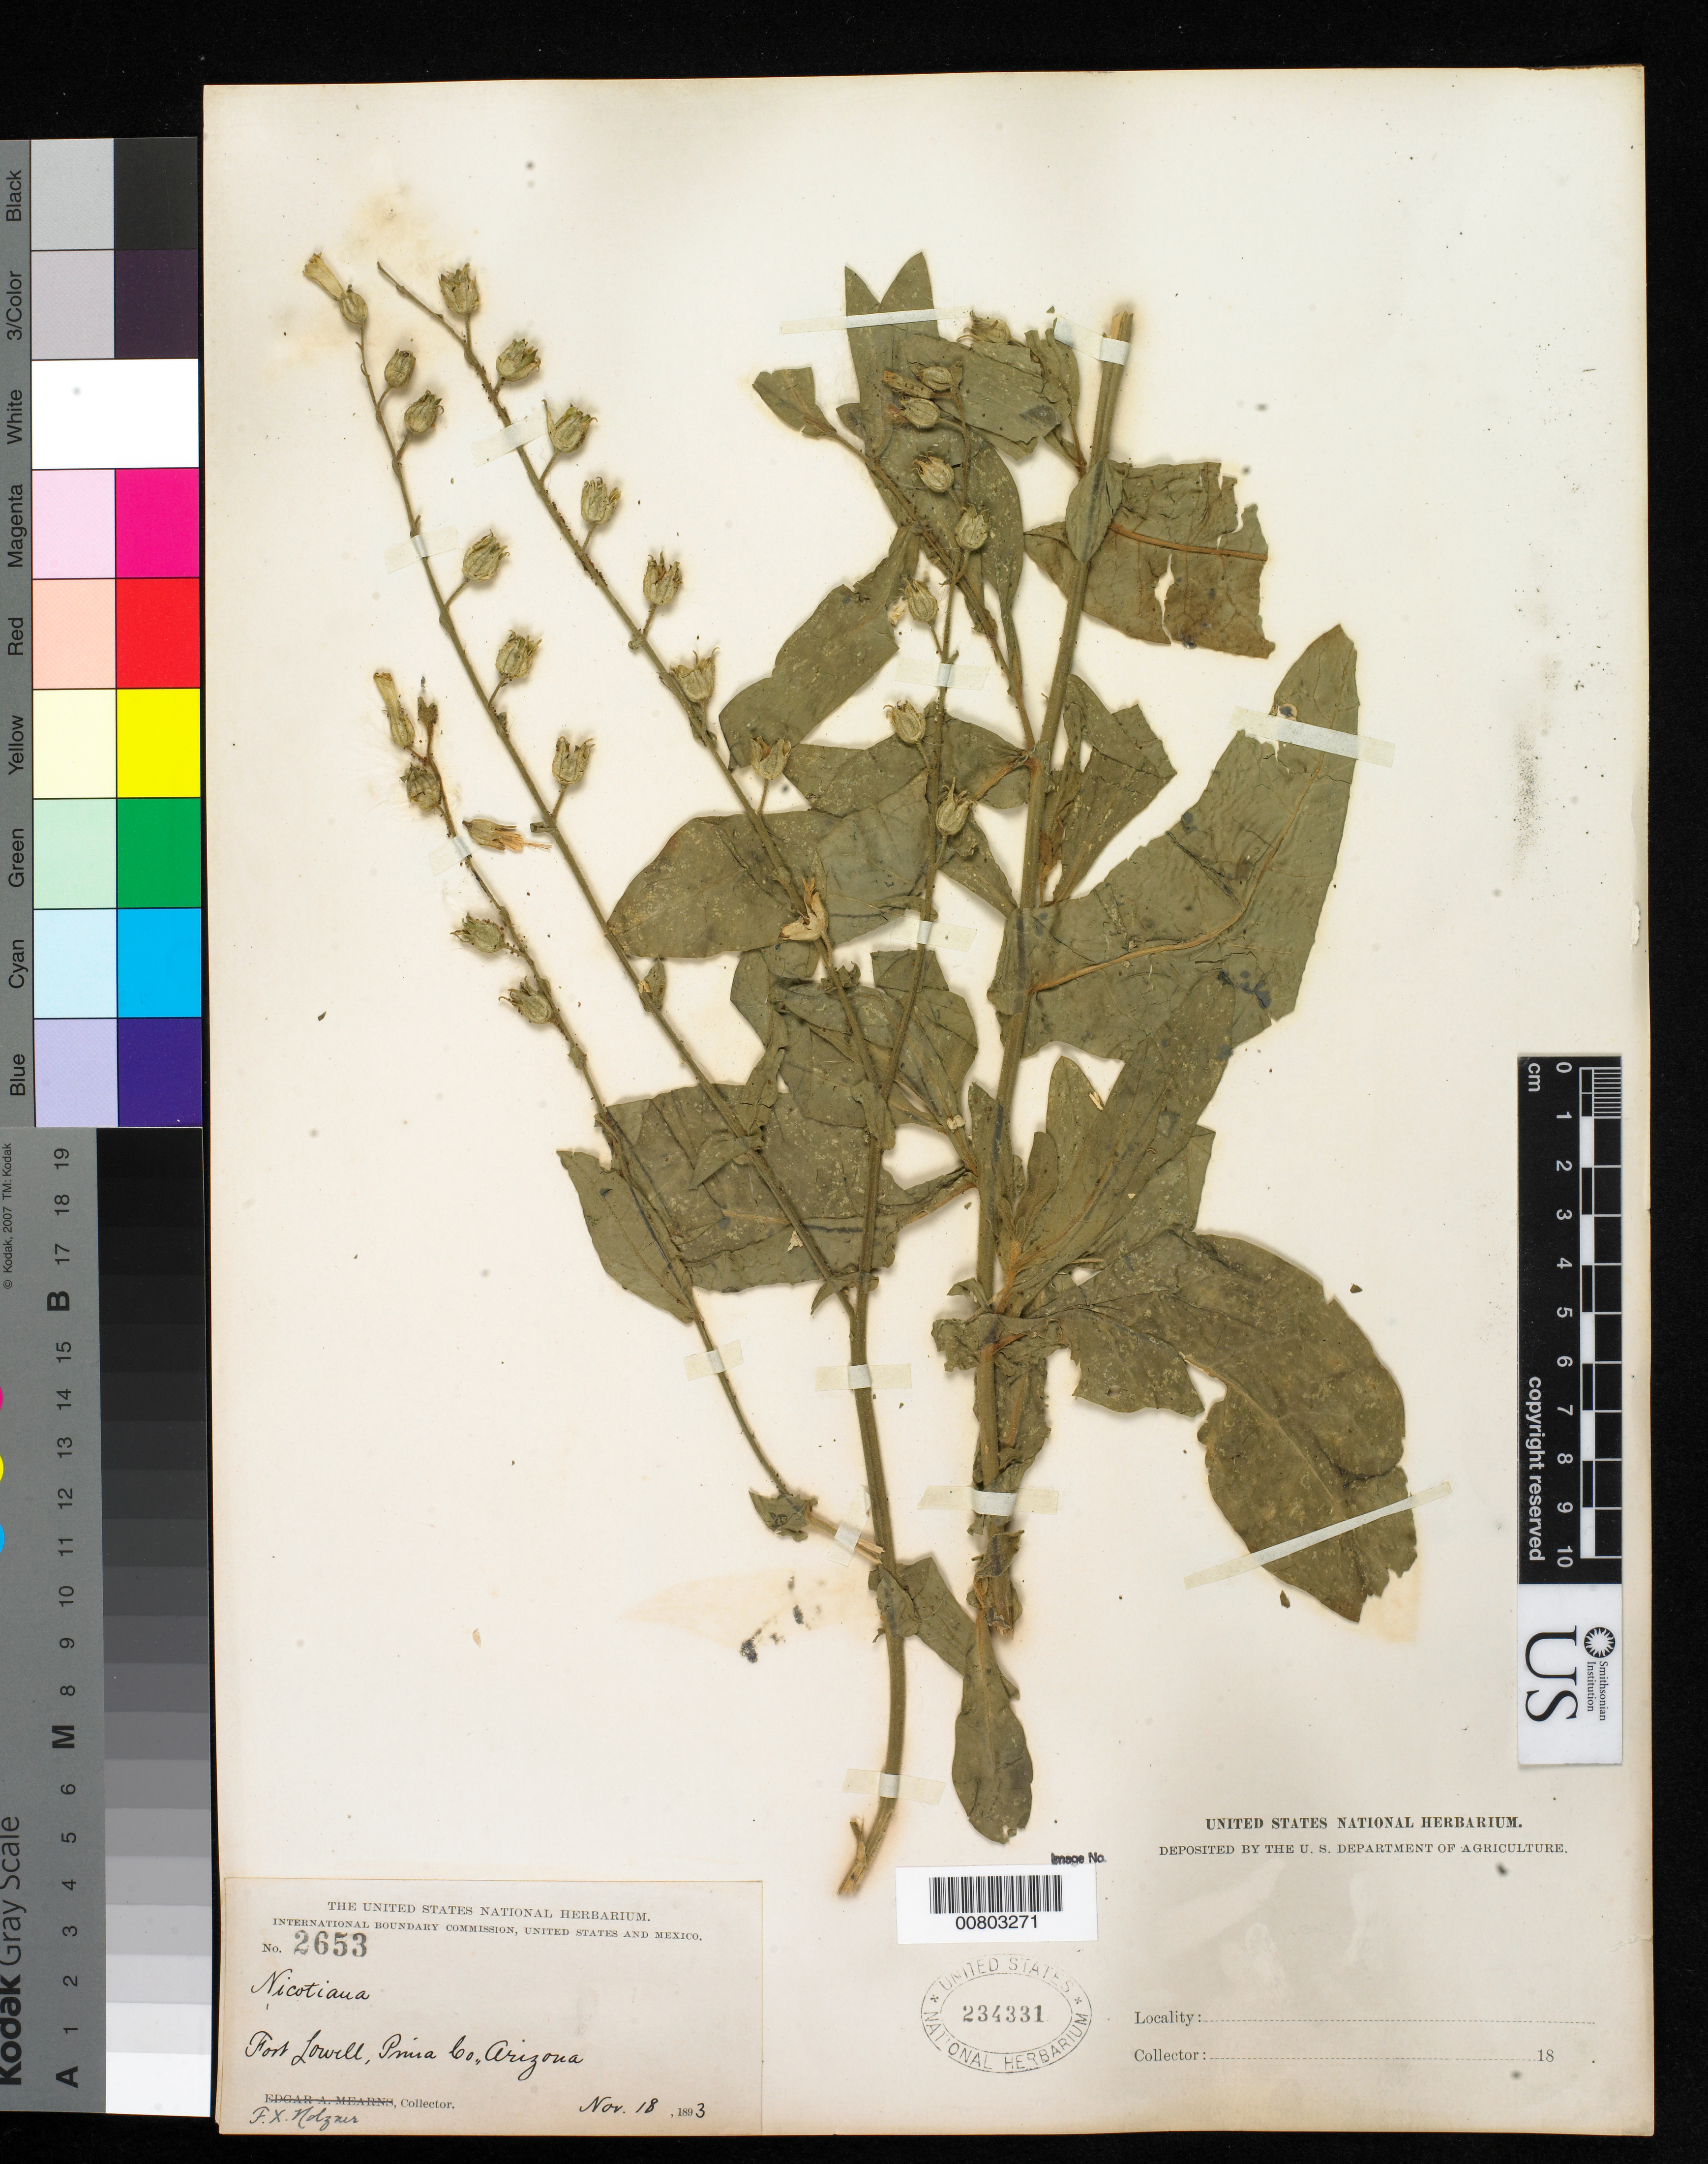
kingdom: Plantae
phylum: Tracheophyta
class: Magnoliopsida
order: Solanales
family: Solanaceae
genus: Nicotiana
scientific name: Nicotiana trigonophylla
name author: Dunal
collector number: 2653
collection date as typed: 18 Nov 1893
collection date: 1893-11-18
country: United States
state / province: Arizona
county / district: Pima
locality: Fort Lowell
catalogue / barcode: US 234331